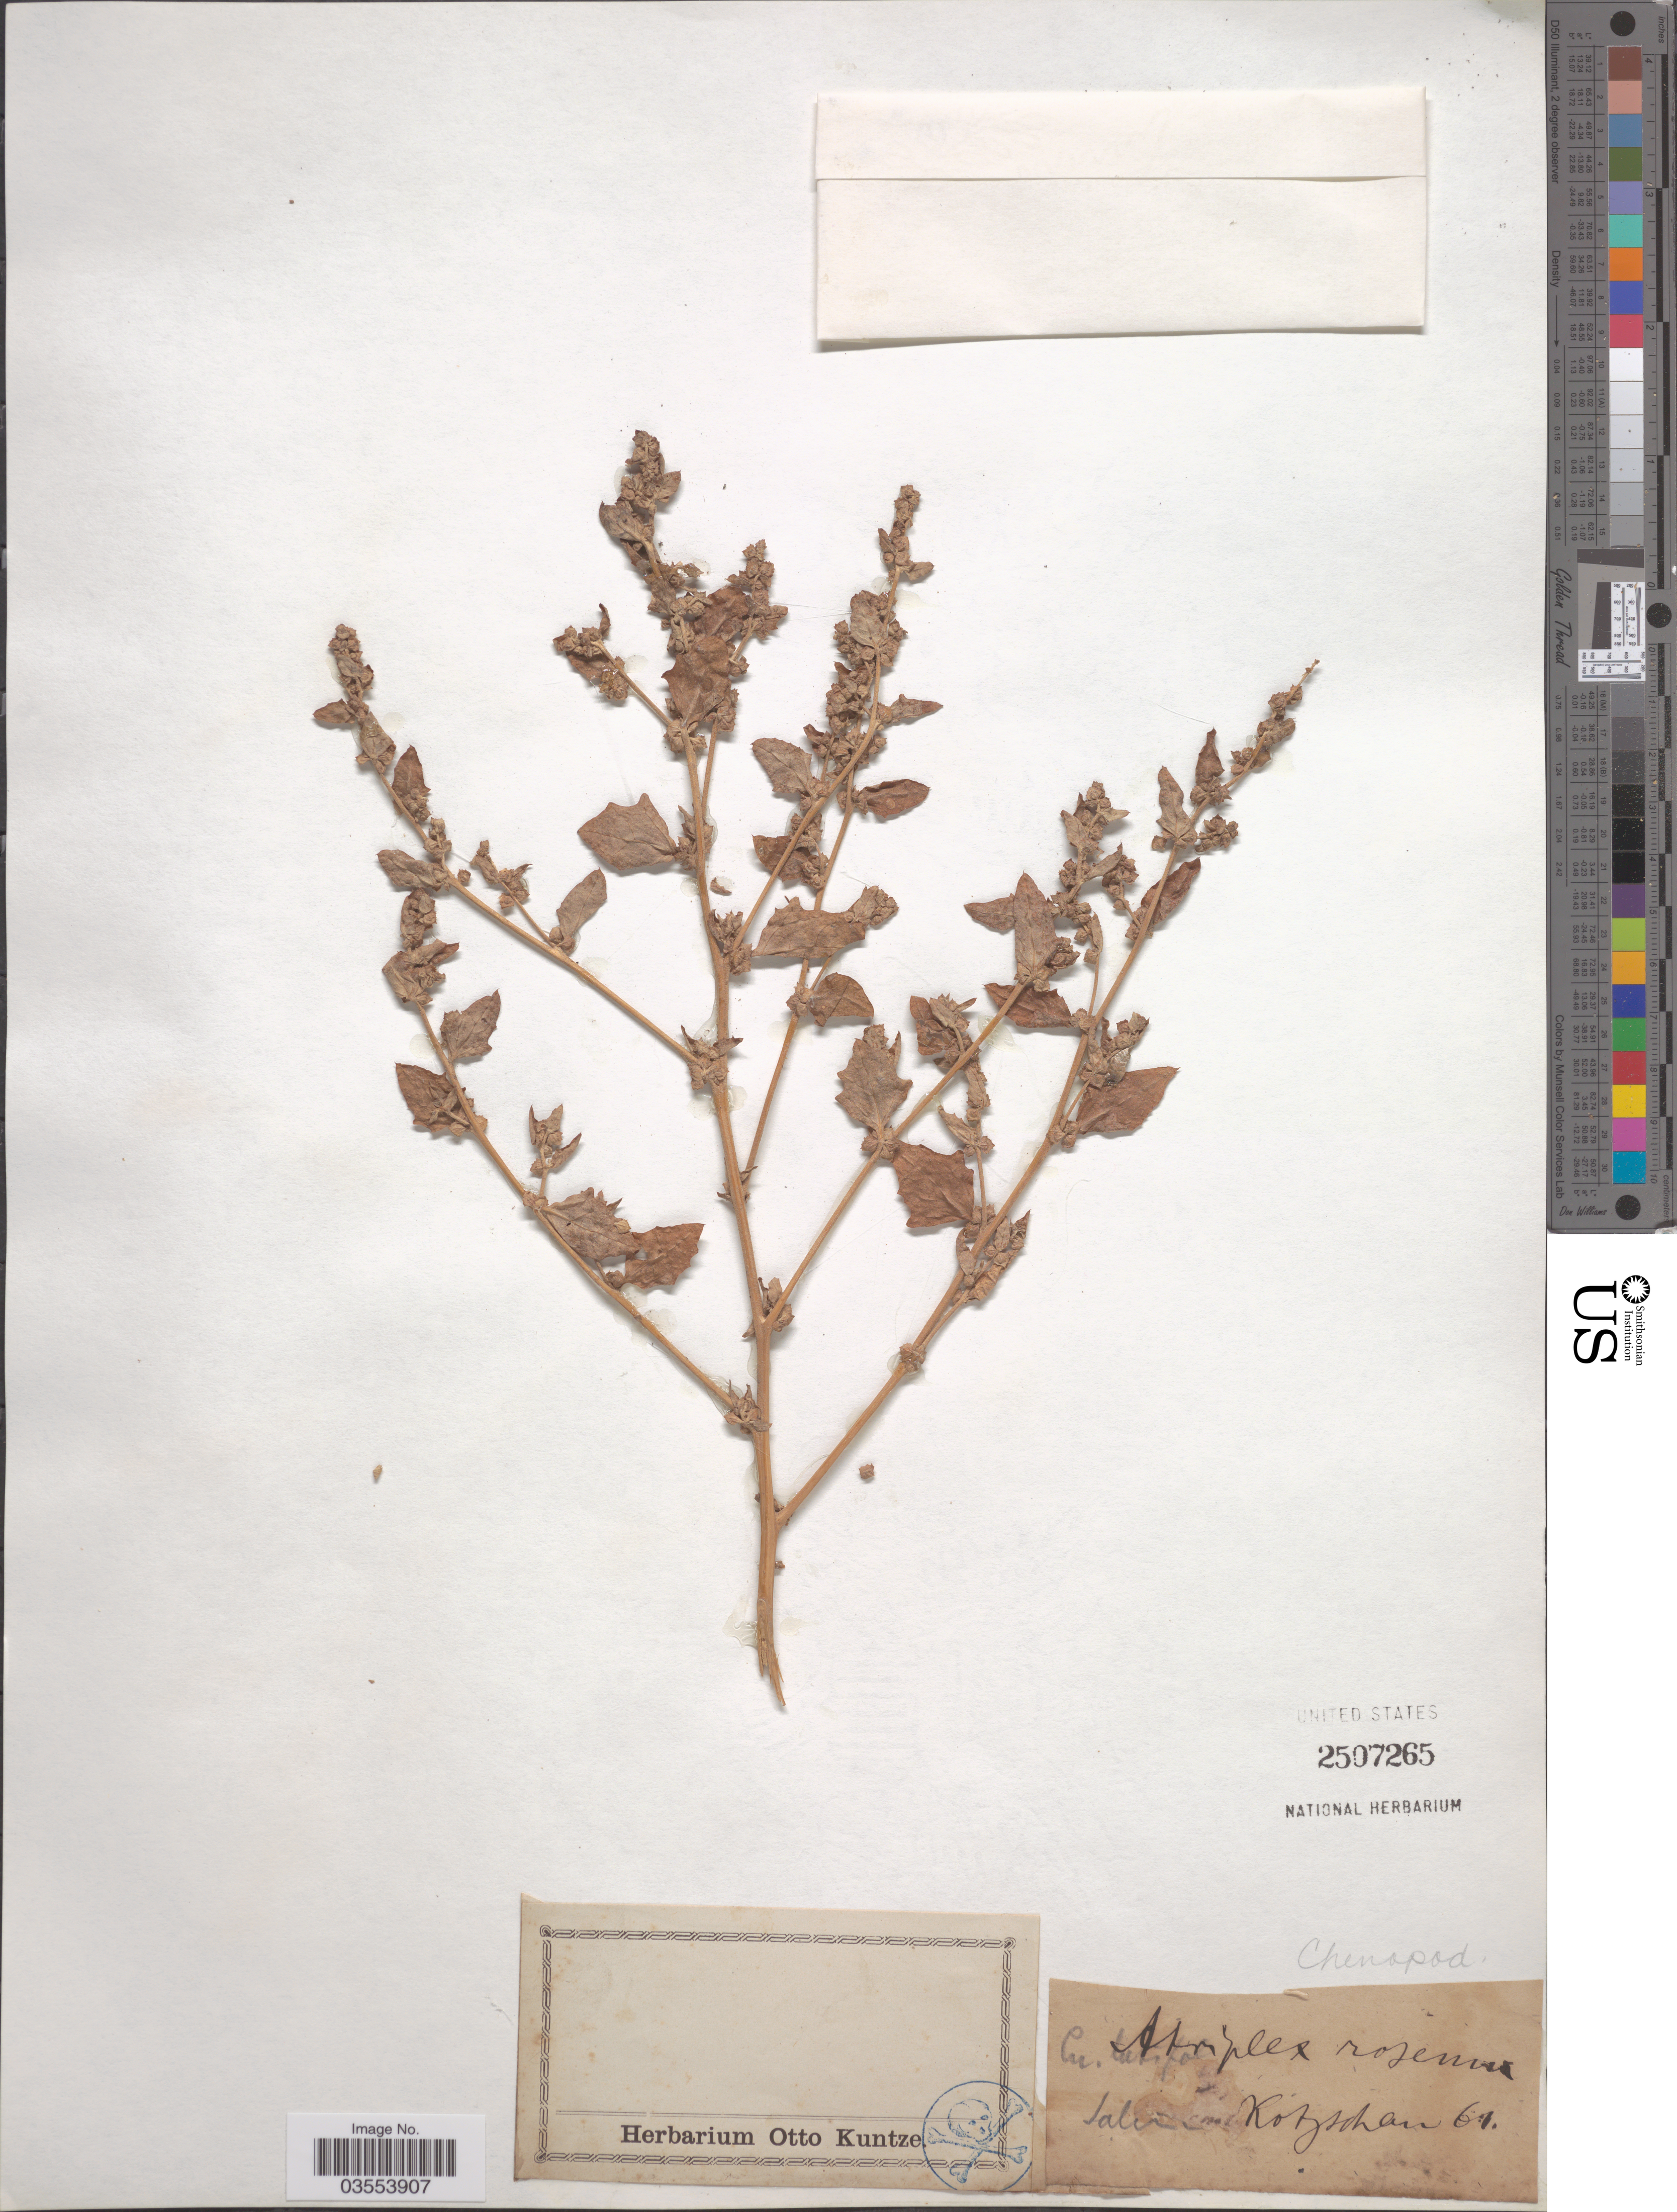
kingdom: Plantae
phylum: Tracheophyta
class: Magnoliopsida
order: Caryophyllales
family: Amaranthaceae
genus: Atriplex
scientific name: Atriplex rosea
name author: L.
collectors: ex herb. Otto Kuntze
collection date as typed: Transcribed d/m/y: //61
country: Germany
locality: Kotzschau.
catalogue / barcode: US 2507265